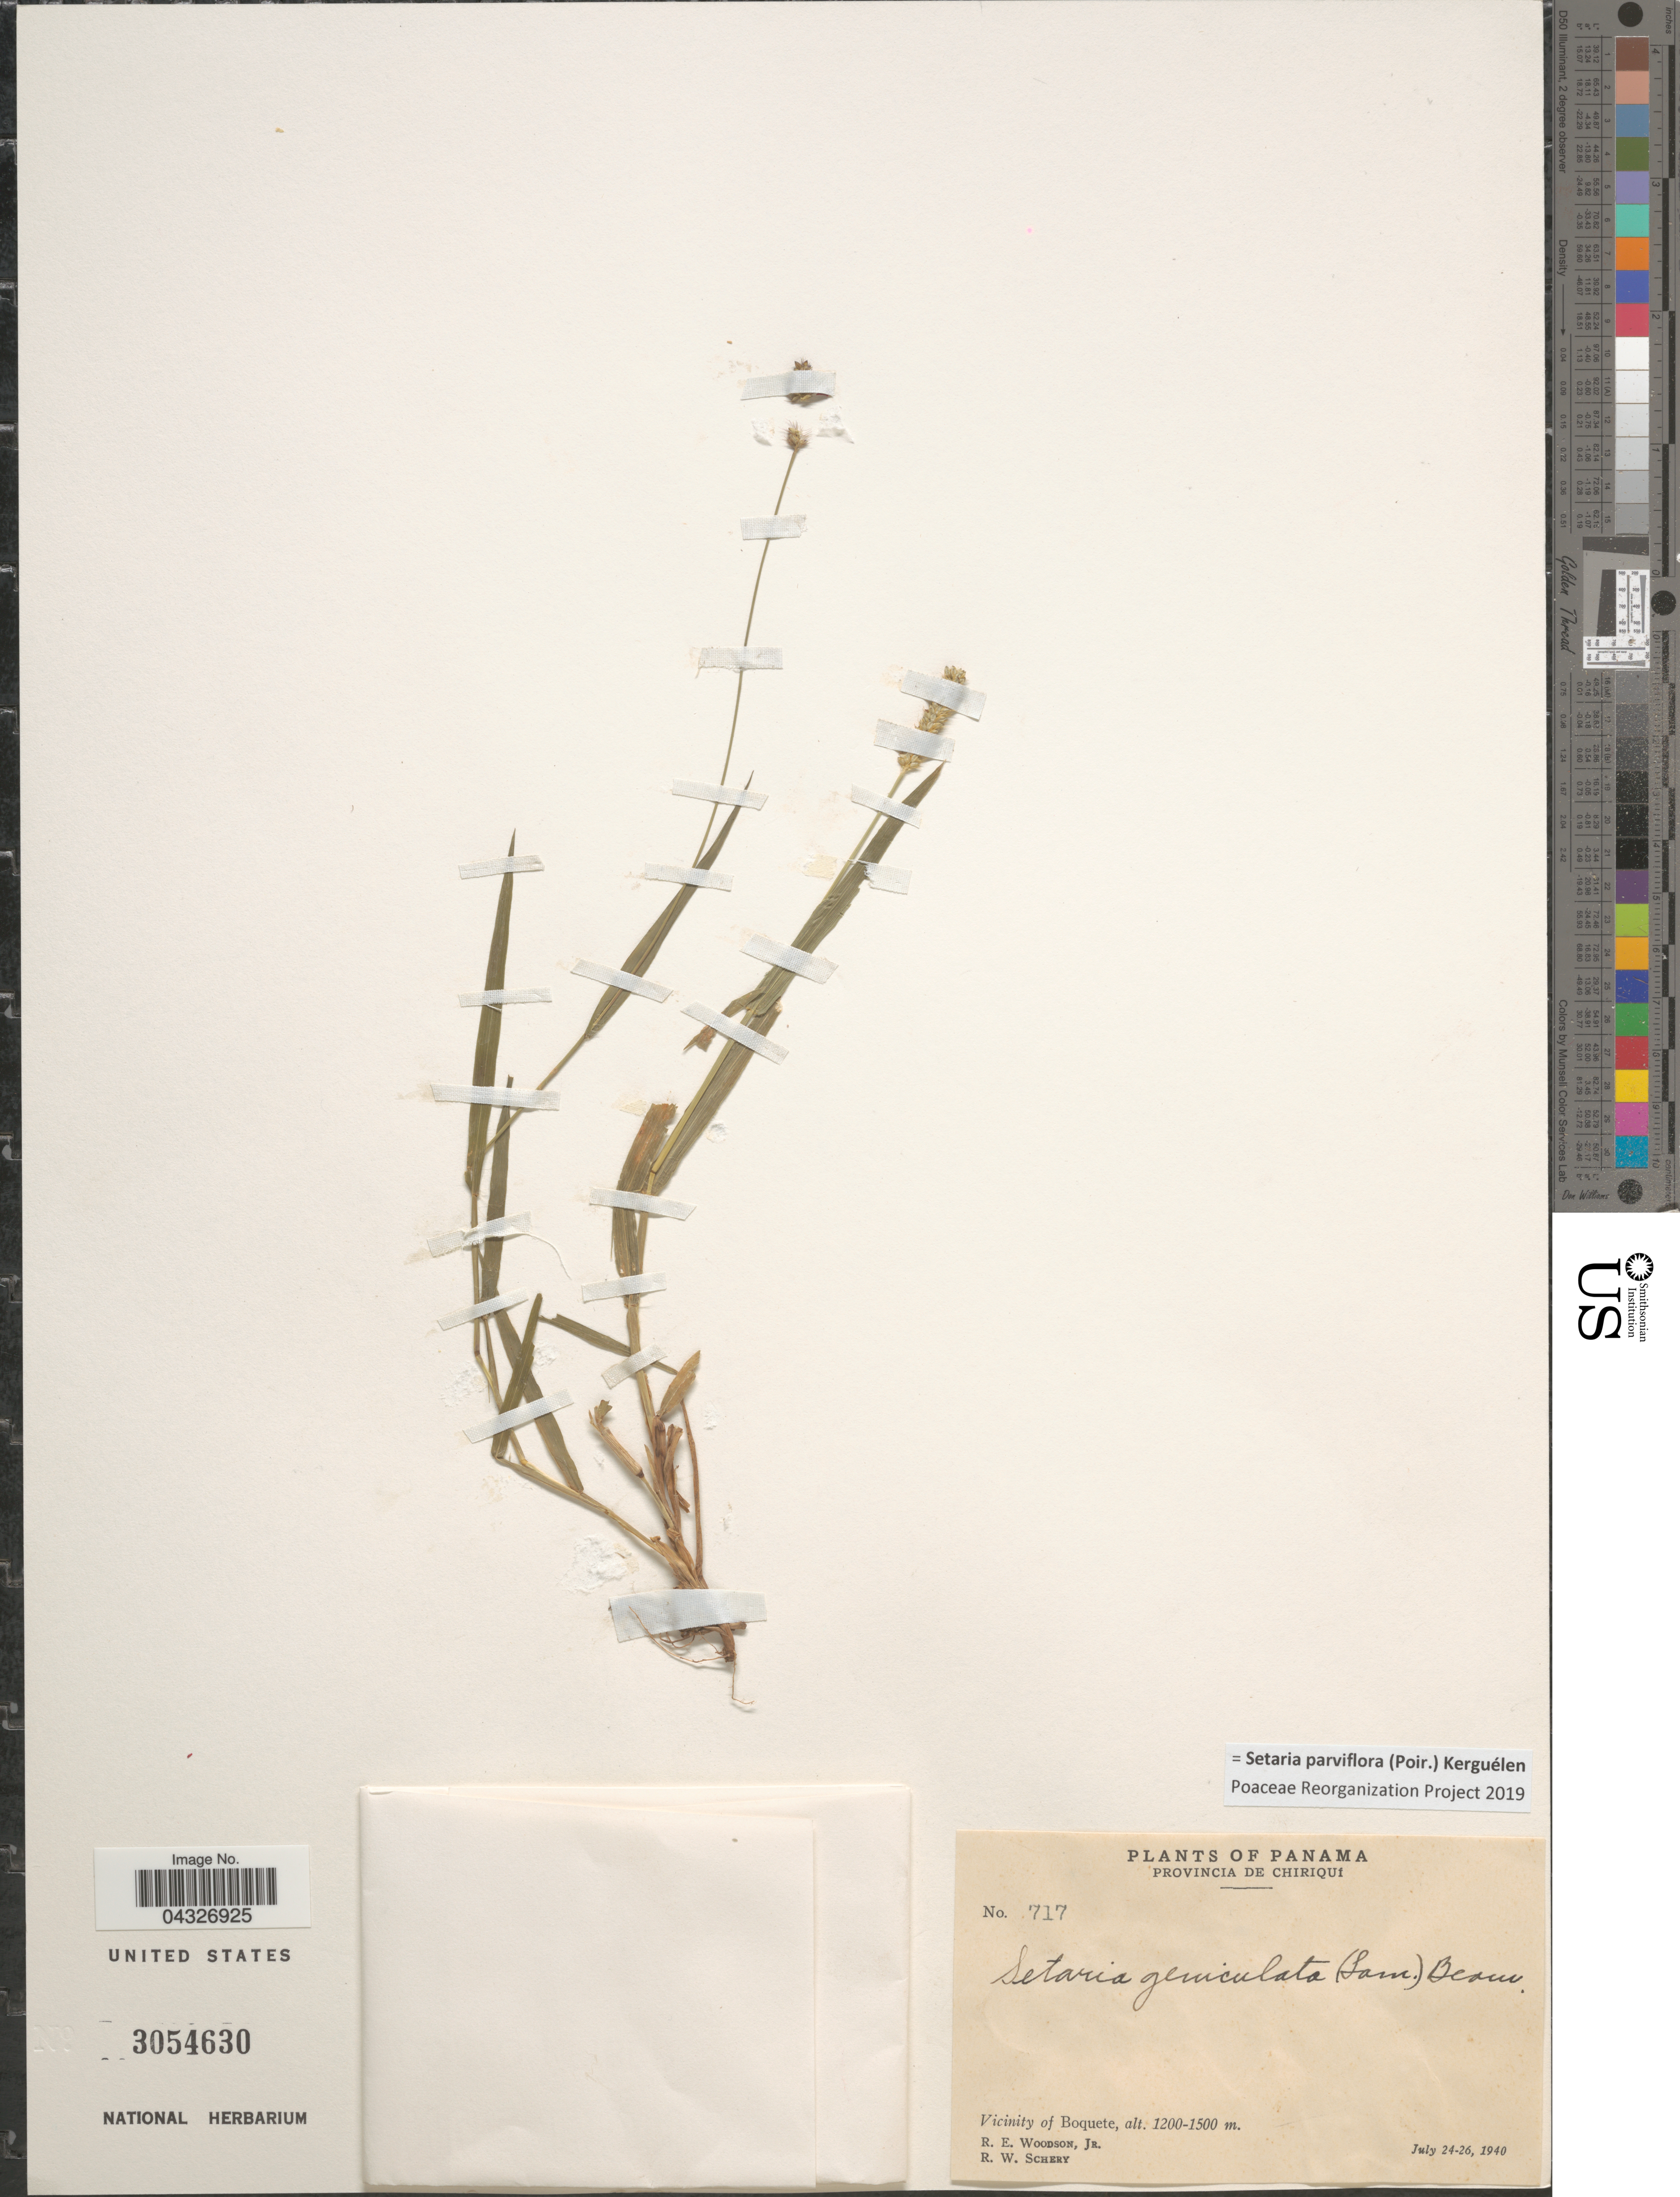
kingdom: Plantae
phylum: Tracheophyta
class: Liliopsida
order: Poales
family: Poaceae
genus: Setaria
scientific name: Setaria parviflora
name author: (Poir.) Kerguélen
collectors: R. E. Woodson & R. W. Schery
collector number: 717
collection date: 1940-07-24/1940-07-26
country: Panama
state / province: Chiriqui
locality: Vicinity of Boquete.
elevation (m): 1200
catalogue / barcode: US 3054630